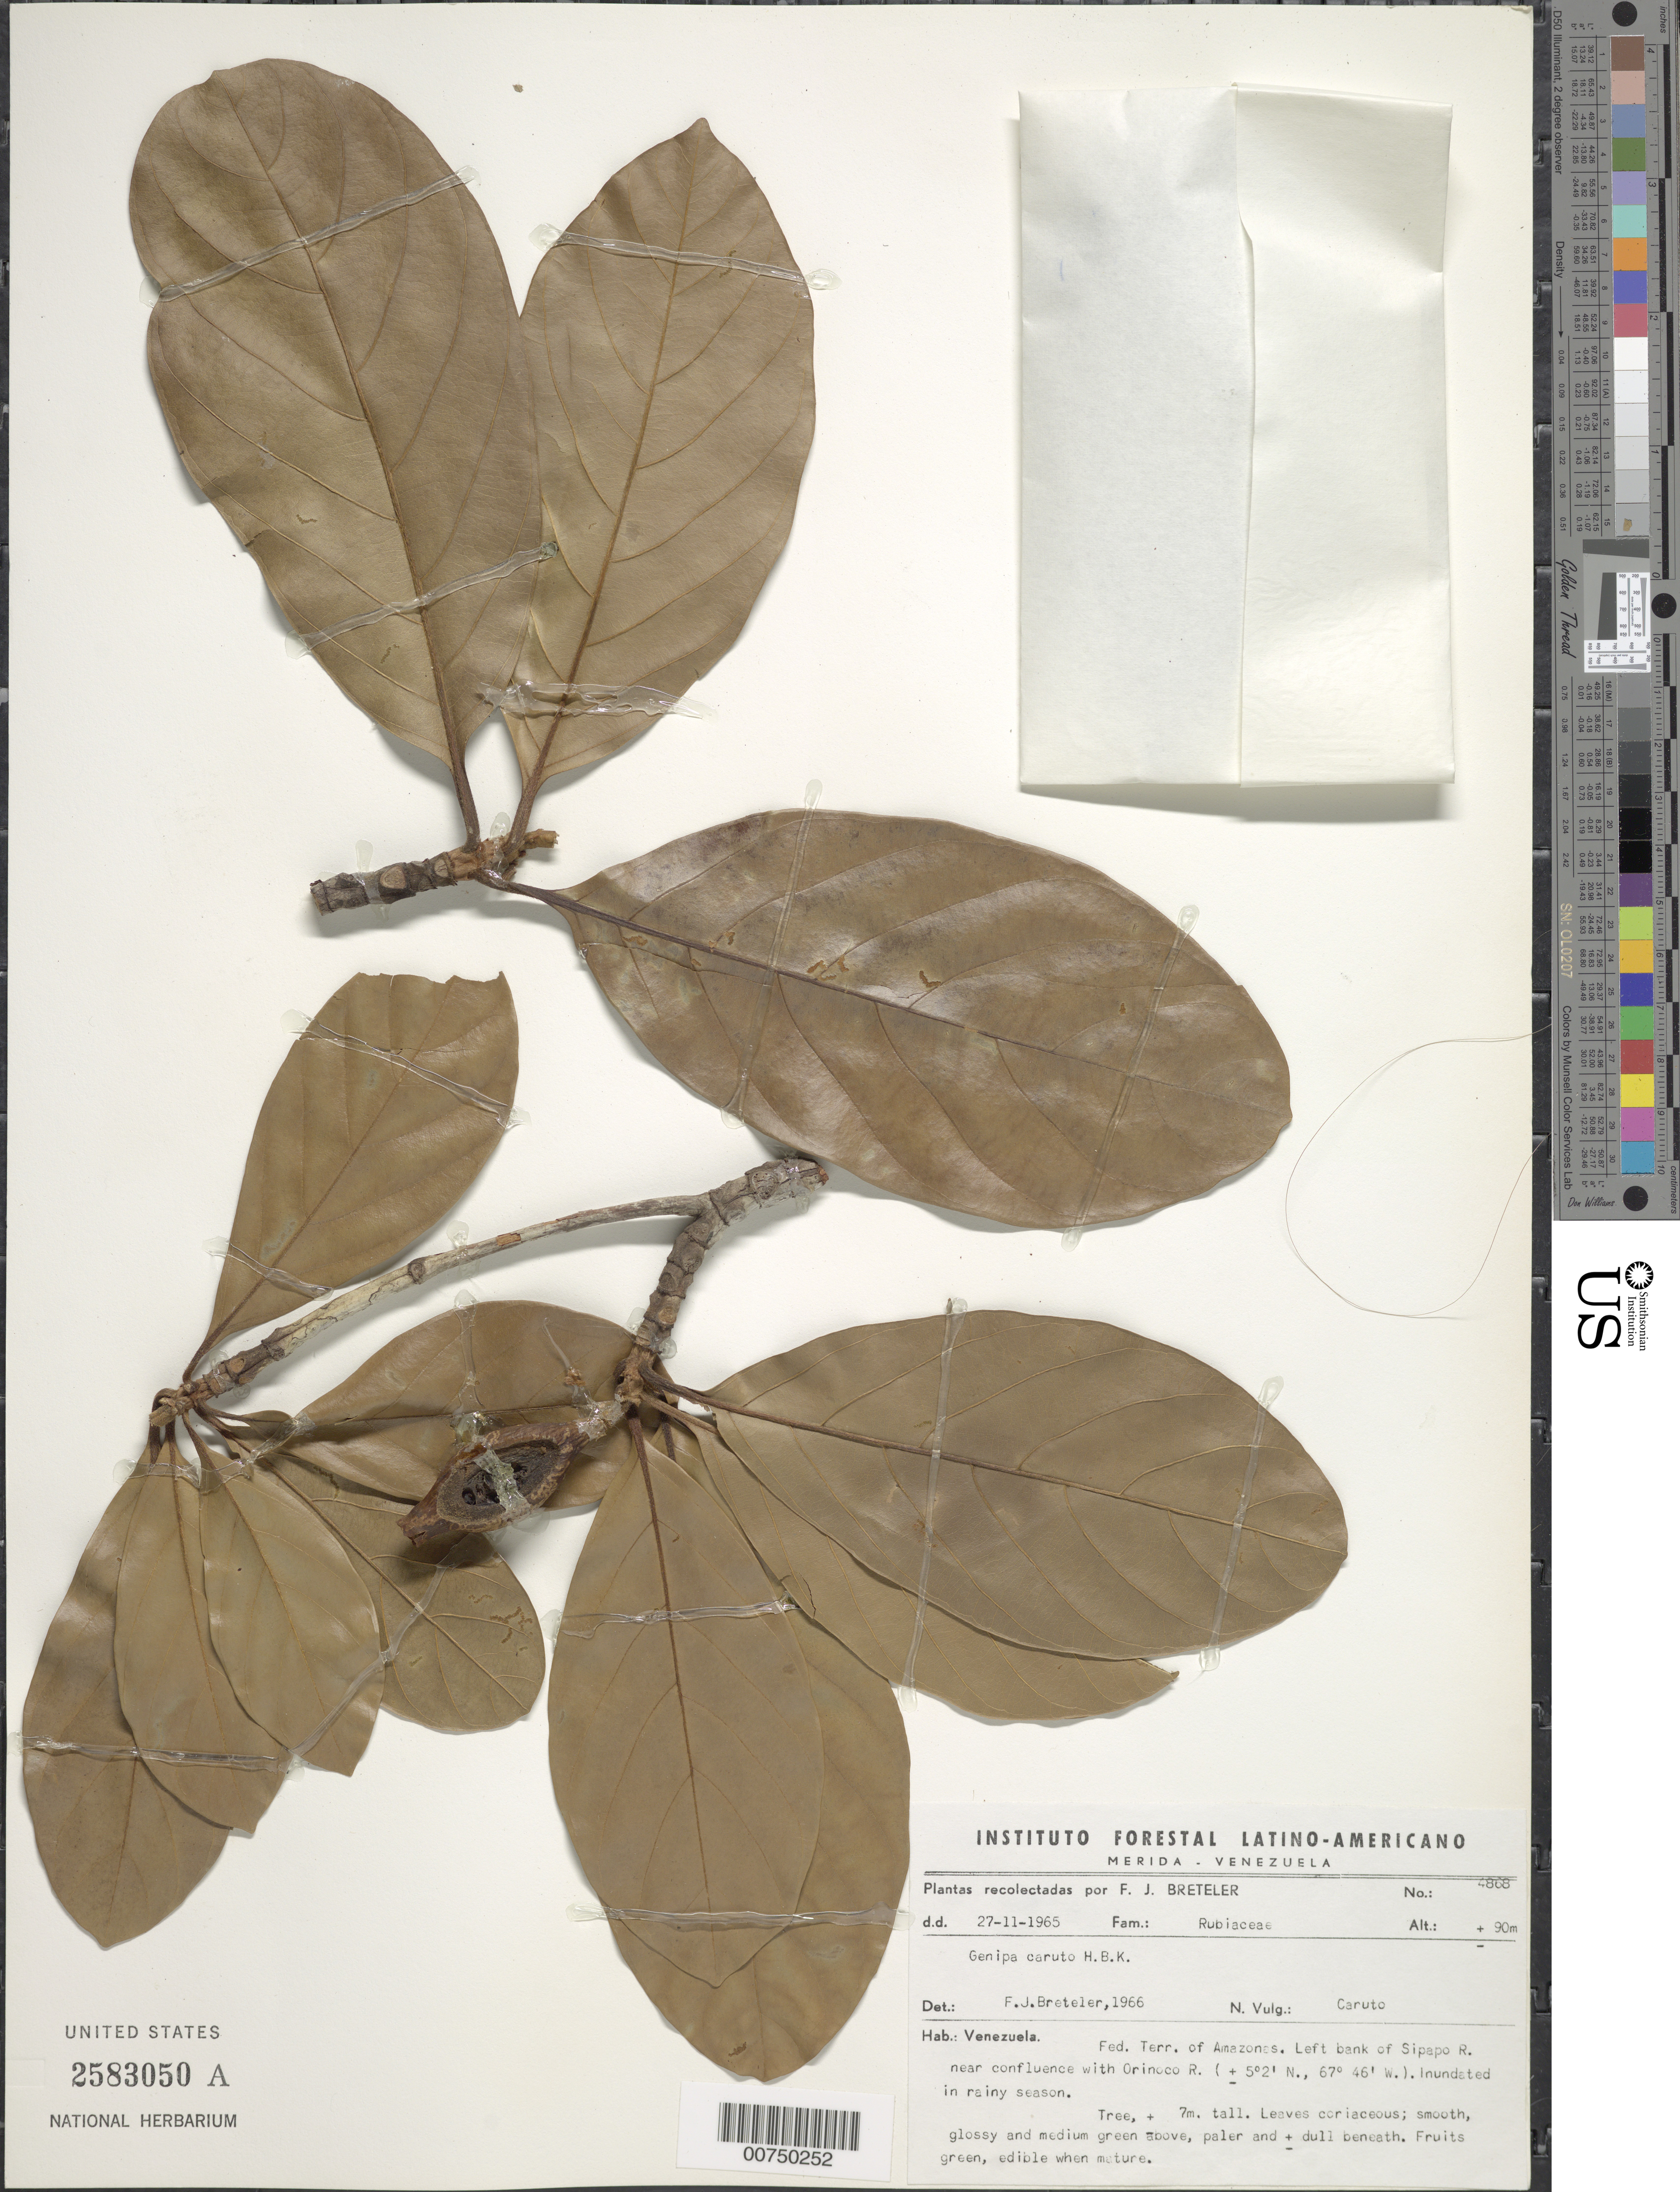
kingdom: Plantae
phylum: Tracheophyta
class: Magnoliopsida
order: Gentianales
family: Rubiaceae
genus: Genipa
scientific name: Genipa caruto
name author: Kunth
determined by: Breteler, F. J.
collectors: F. J. Breteler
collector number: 4868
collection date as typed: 27-Nov-65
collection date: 1965-11-27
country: Venezuela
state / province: Amazonas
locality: Sipapo R., left bank; near confl. with Orinoco R.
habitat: River bank; inundated in rainy season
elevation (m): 90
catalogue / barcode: US 2583050A